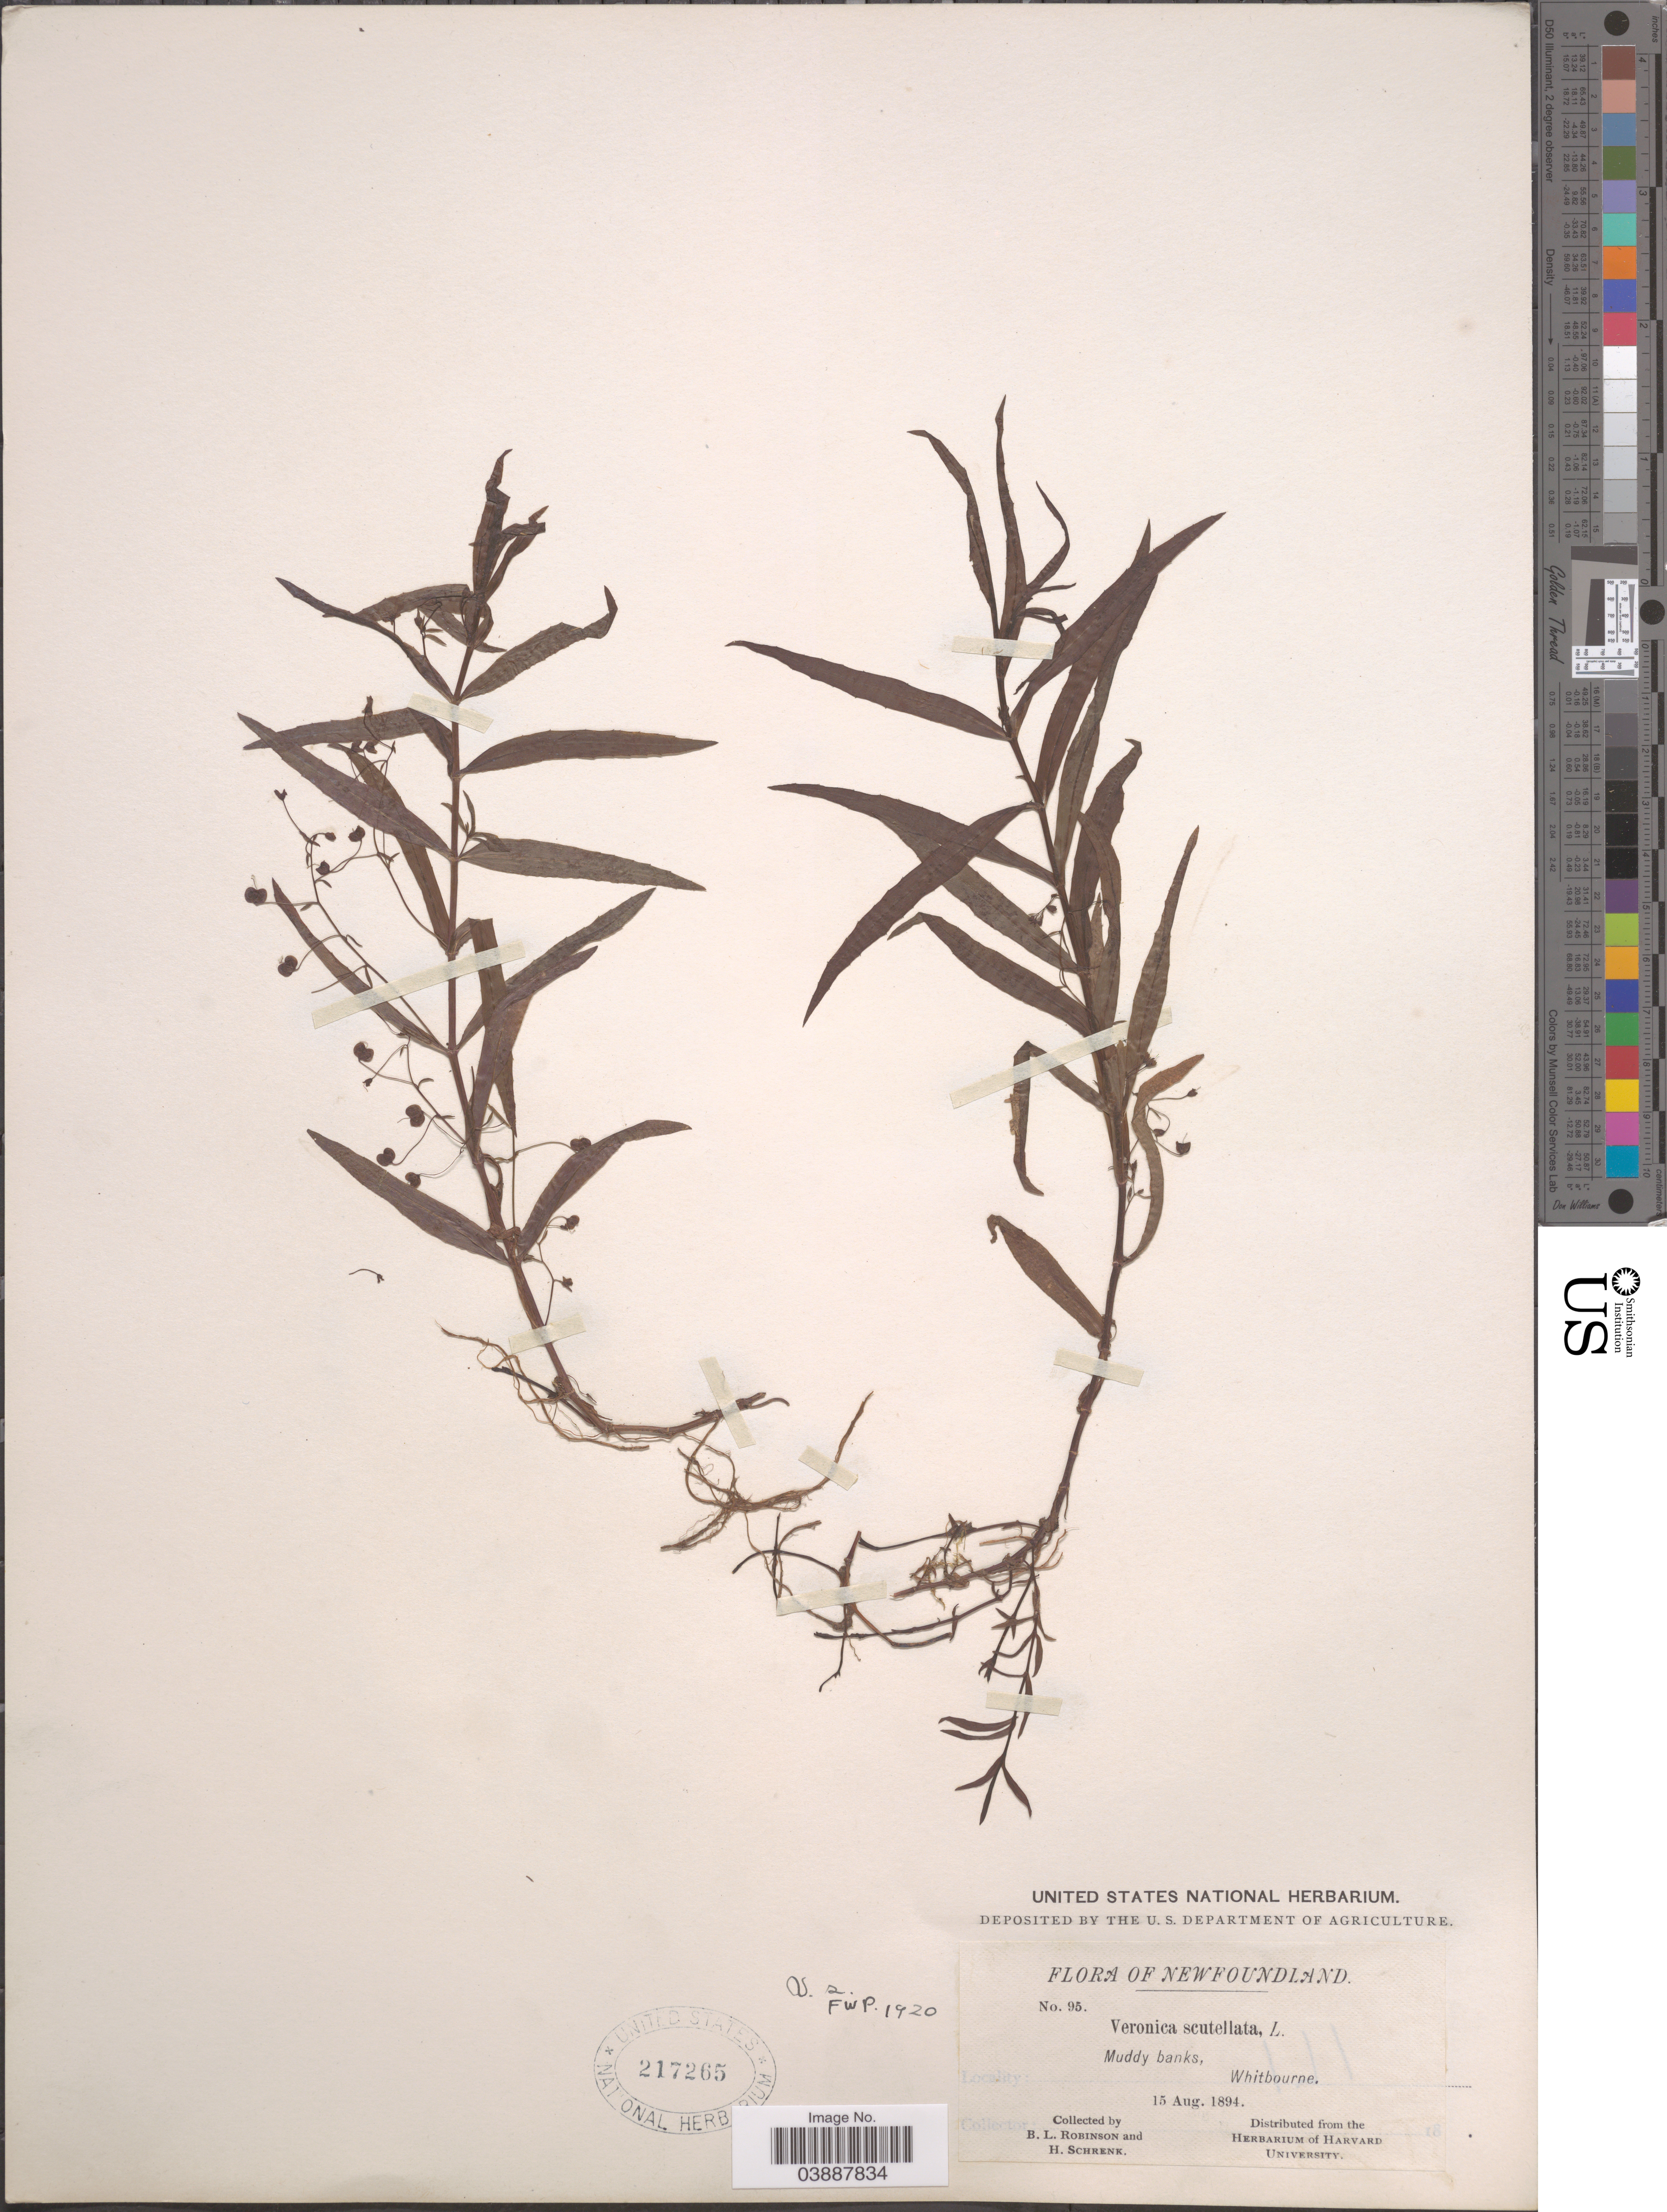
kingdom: Plantae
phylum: Tracheophyta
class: Magnoliopsida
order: Lamiales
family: Plantaginaceae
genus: Veronica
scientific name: Veronica scutellata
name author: L.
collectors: B. L. Robinson & H. Schrenk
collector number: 95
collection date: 1894-08-15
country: Canada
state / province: Newfoundland and Labrador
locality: Whitbourne.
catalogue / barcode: US 217265